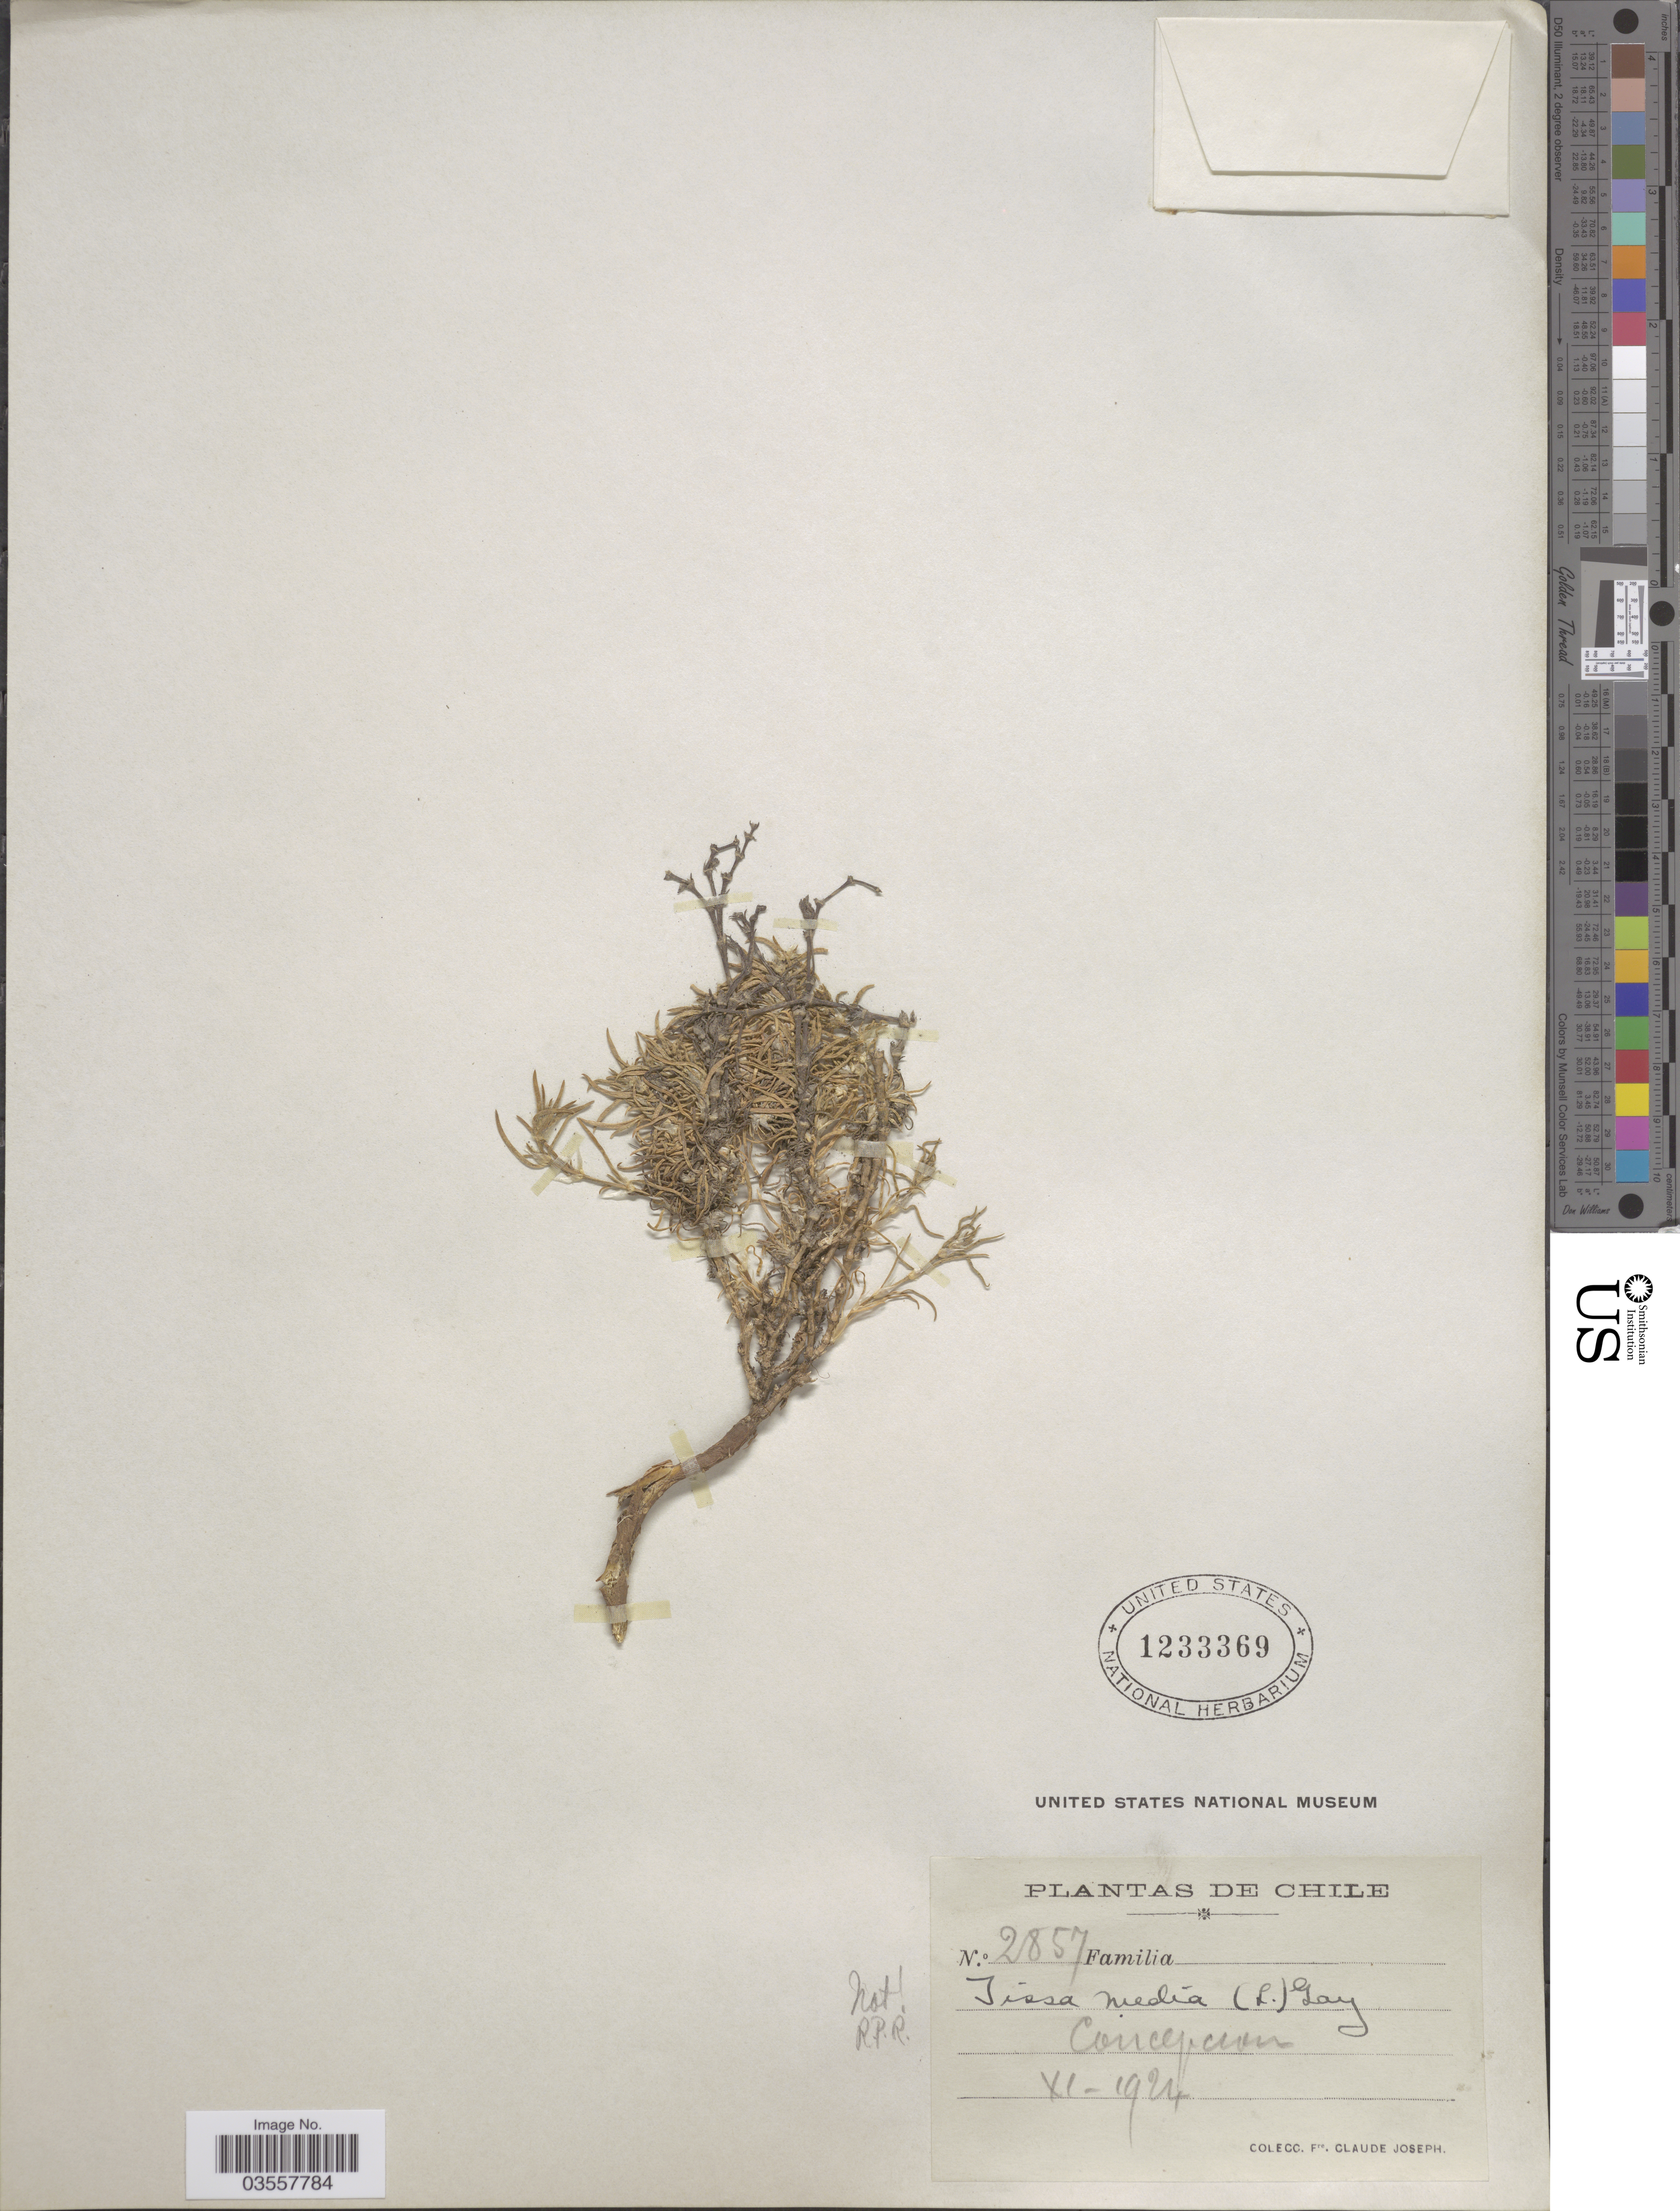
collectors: Bro. Claude-Joseph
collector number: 2857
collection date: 1924-11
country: Chile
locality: Concepcion.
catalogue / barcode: US 1233369